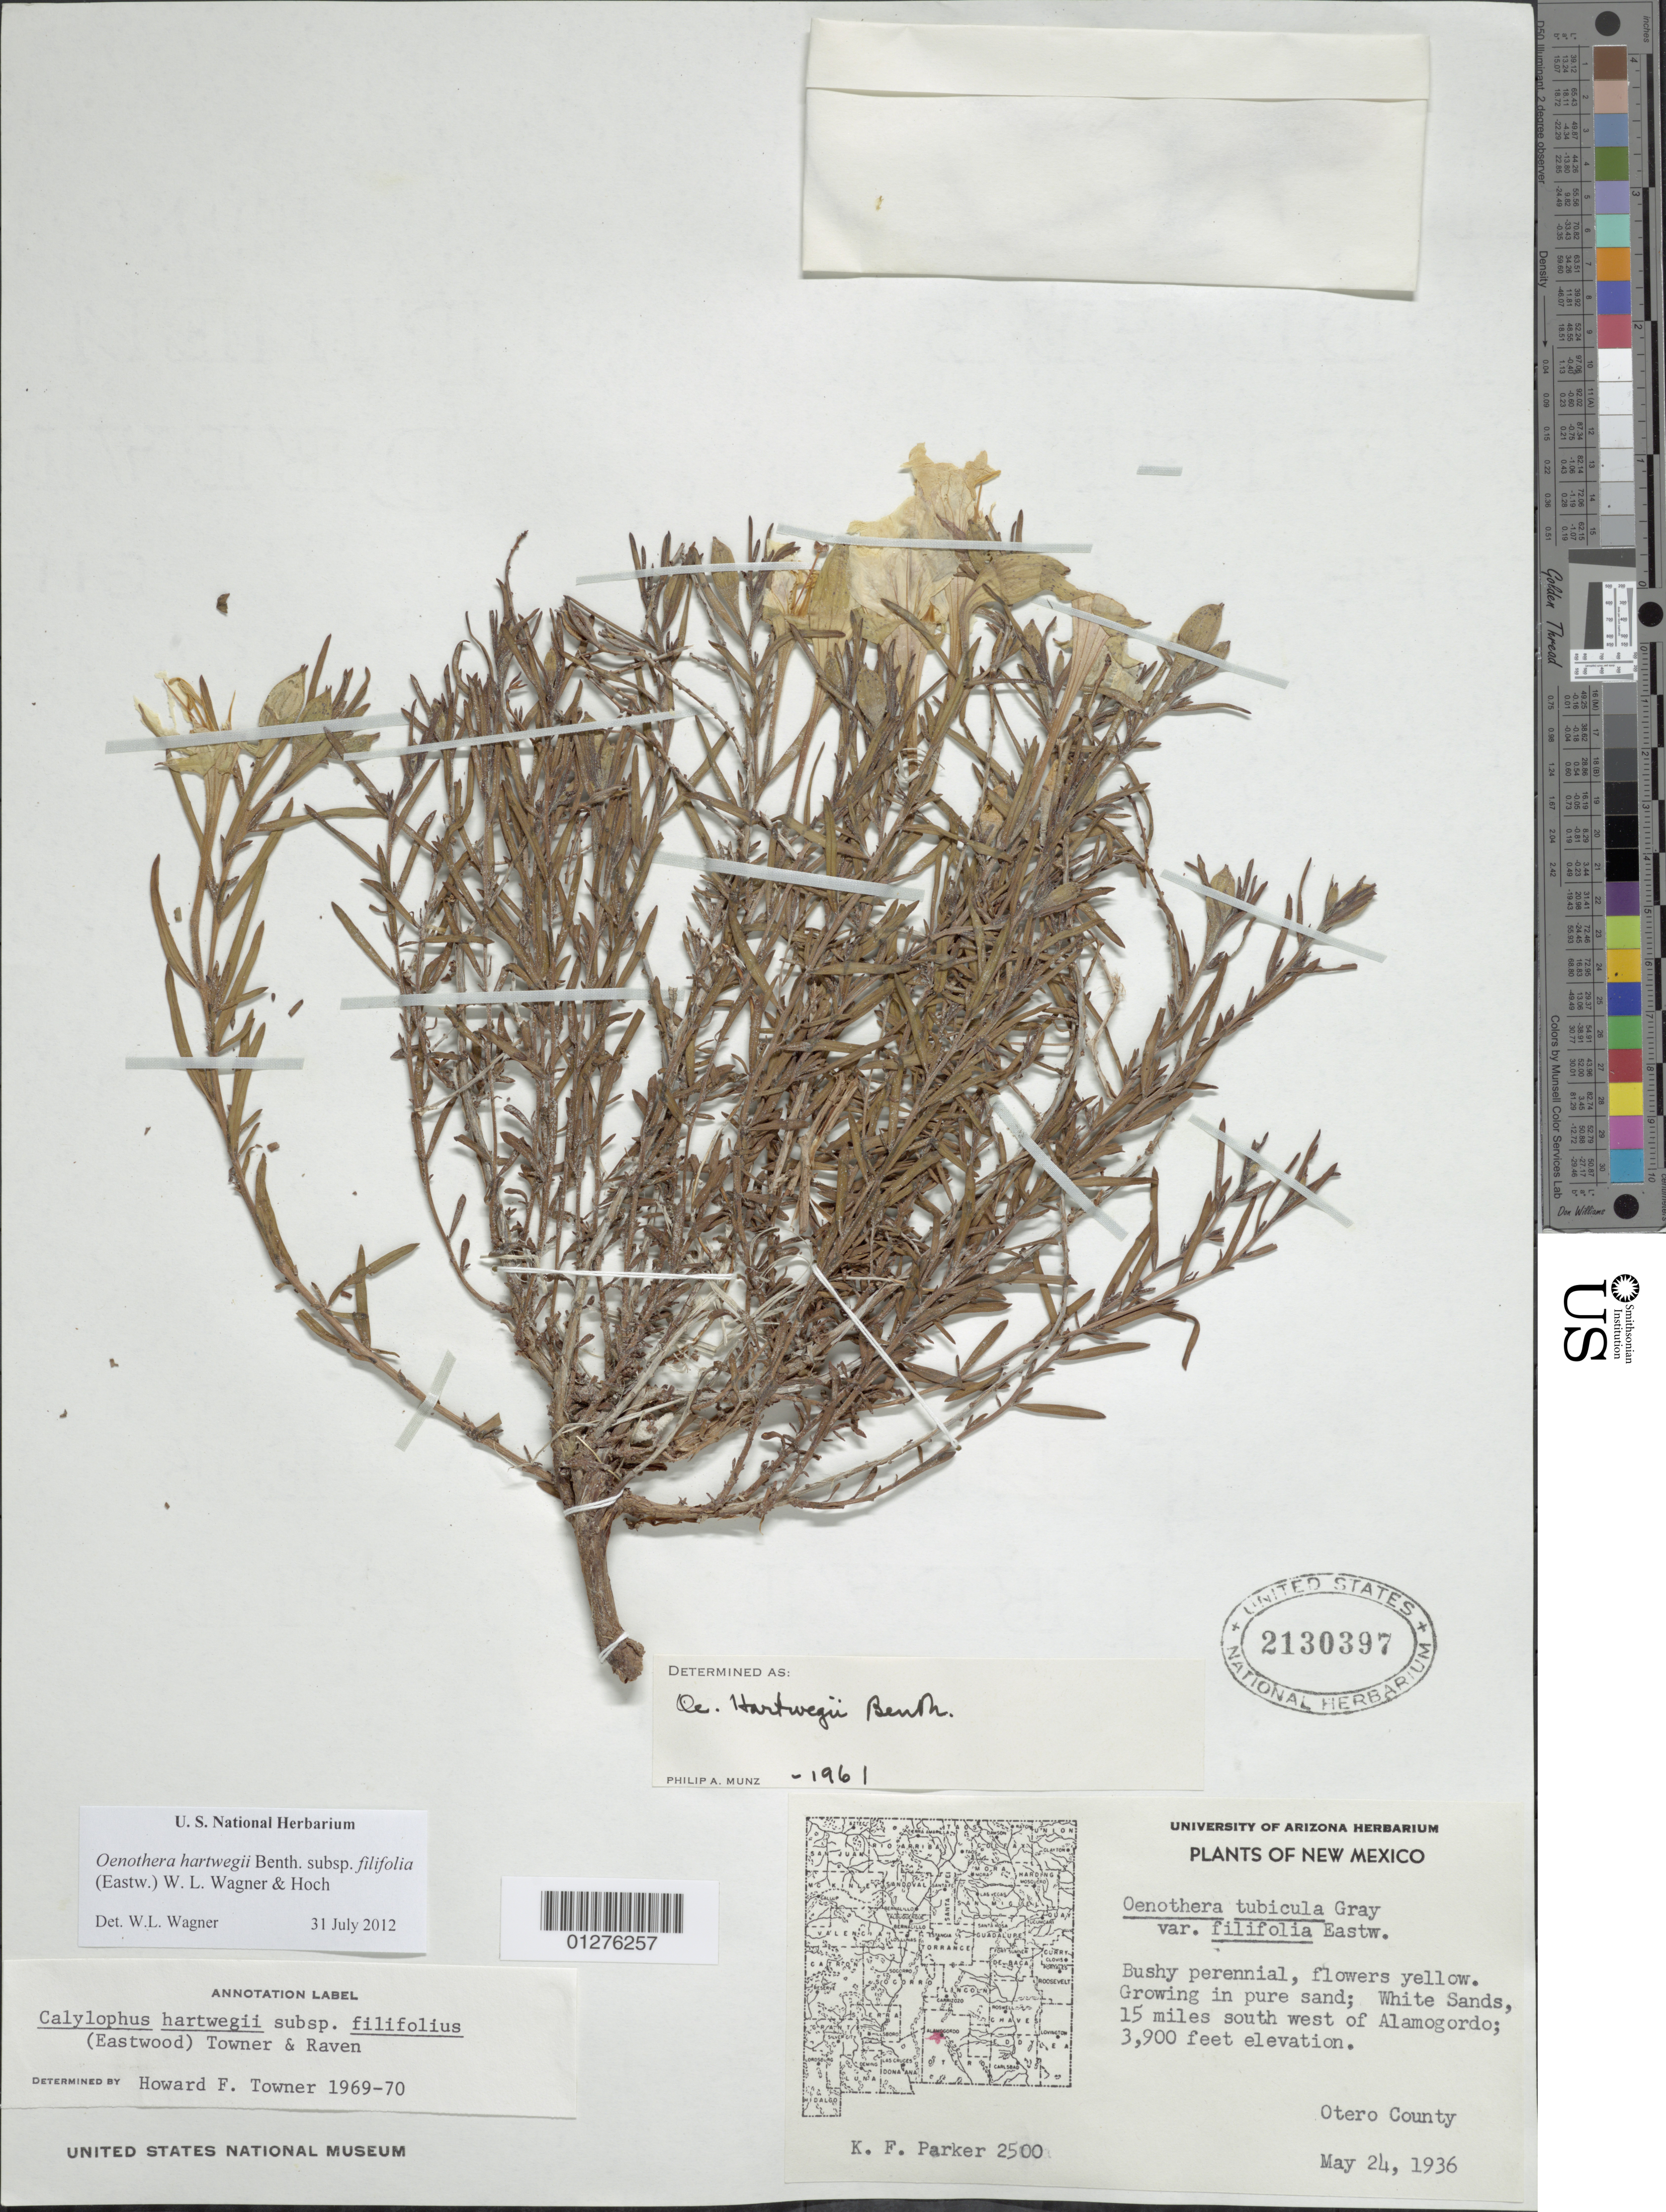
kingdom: Plantae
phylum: Tracheophyta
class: Magnoliopsida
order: Myrtales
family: Onagraceae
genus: Oenothera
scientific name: Oenothera hartwegii subsp. filifolia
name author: (Eastw.) W.L. Wagner & Hoch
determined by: Wagner, W. L., (BOT), Smithsonian Institution - National Museum of Natural History (UNITED STATES)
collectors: K. F. Parker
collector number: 2500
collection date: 1936-05-24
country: United States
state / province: New Mexico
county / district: Otero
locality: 15 miles south west of Alamogordo.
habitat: Pure sand.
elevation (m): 1189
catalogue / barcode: US 2130397